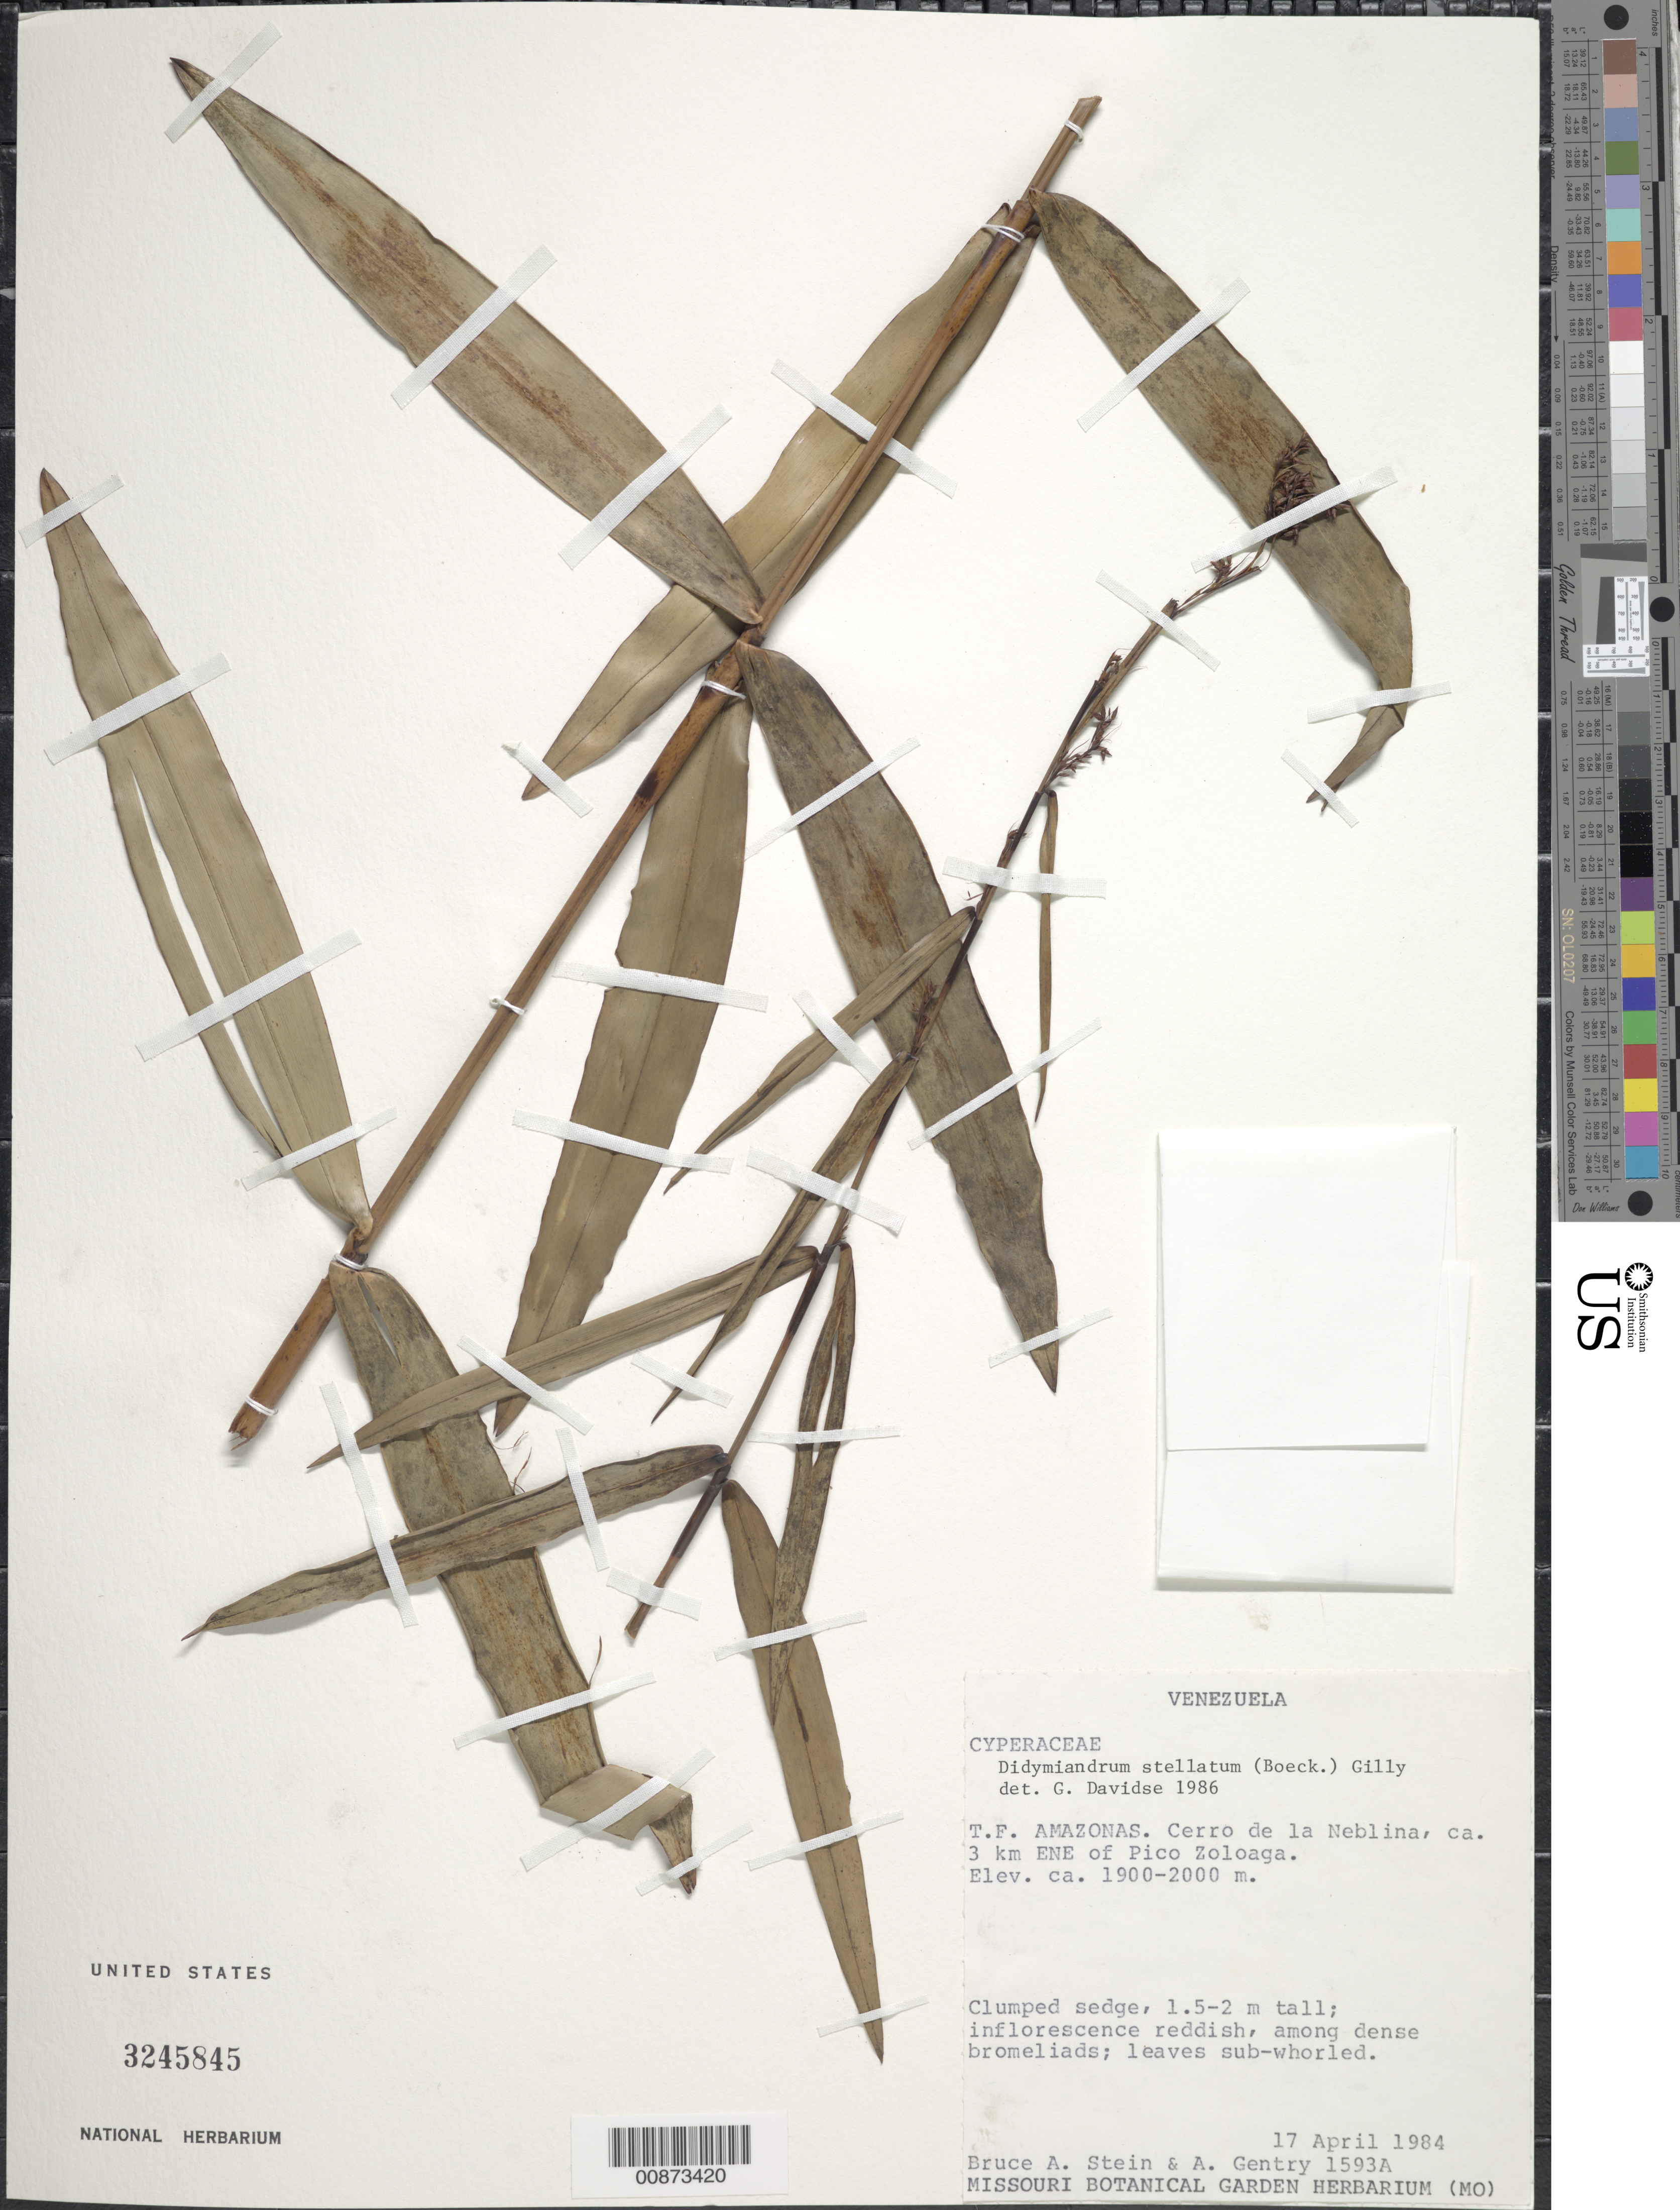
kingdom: Plantae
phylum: Tracheophyta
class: Liliopsida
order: Poales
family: Cyperaceae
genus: Didymiandrum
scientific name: Didymiandrum stellatum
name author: (Boeckeler) Gilly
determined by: Davidse, Gerrit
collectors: B. A. Stein & A. H. Gentry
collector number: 1593 A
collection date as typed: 17-Apr-84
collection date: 1984-04-17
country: Venezuela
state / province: Amazonas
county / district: Río Negro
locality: Cerro de la Neblina, ca 3 km ENE of Pico Zuloaga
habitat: Among dense bromiliads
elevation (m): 1900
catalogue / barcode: US 3245845